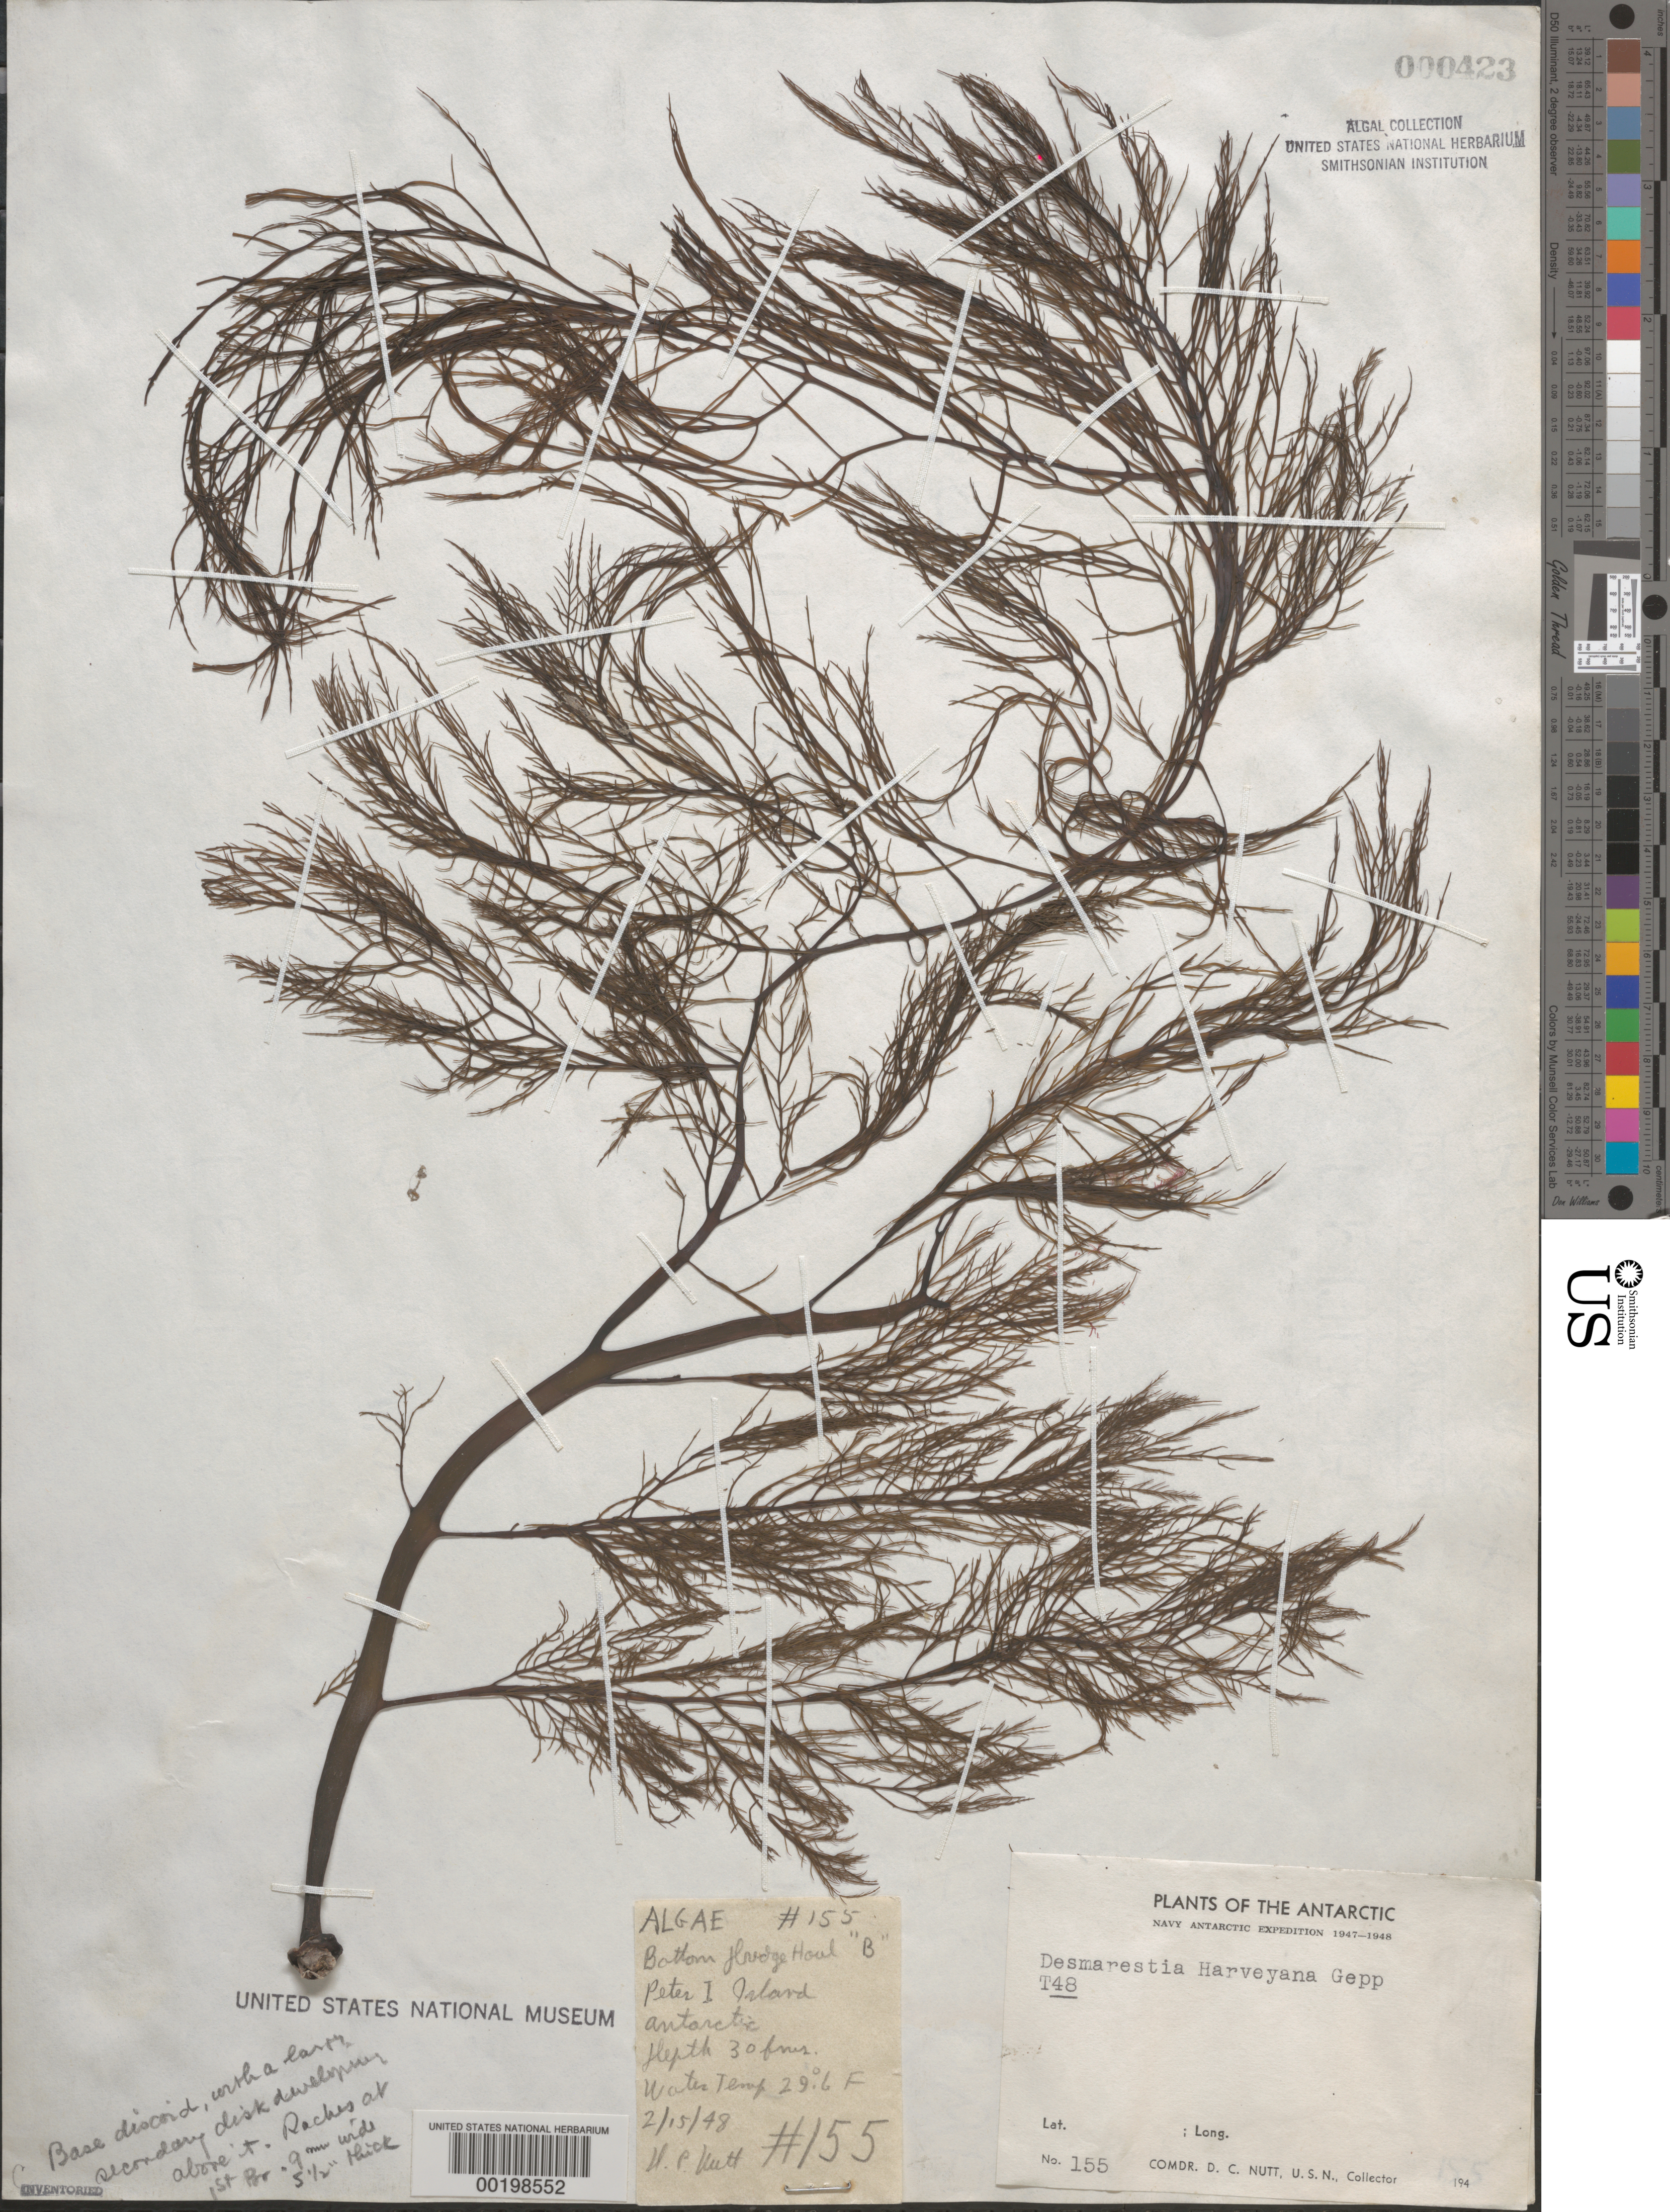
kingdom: Chromista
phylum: Ochrophyta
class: Phaeophyceae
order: Desmarestiales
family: Desmarestiaceae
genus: Desmarestia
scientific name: Desmarestia harveyana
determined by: Taylor, William R.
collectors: D. Nutt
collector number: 155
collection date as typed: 15 Feb 1948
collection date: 1948-02-15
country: Antarctica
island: Peter I Island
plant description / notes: US Navy Antarctic Expedition, 1947-1948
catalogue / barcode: US 423